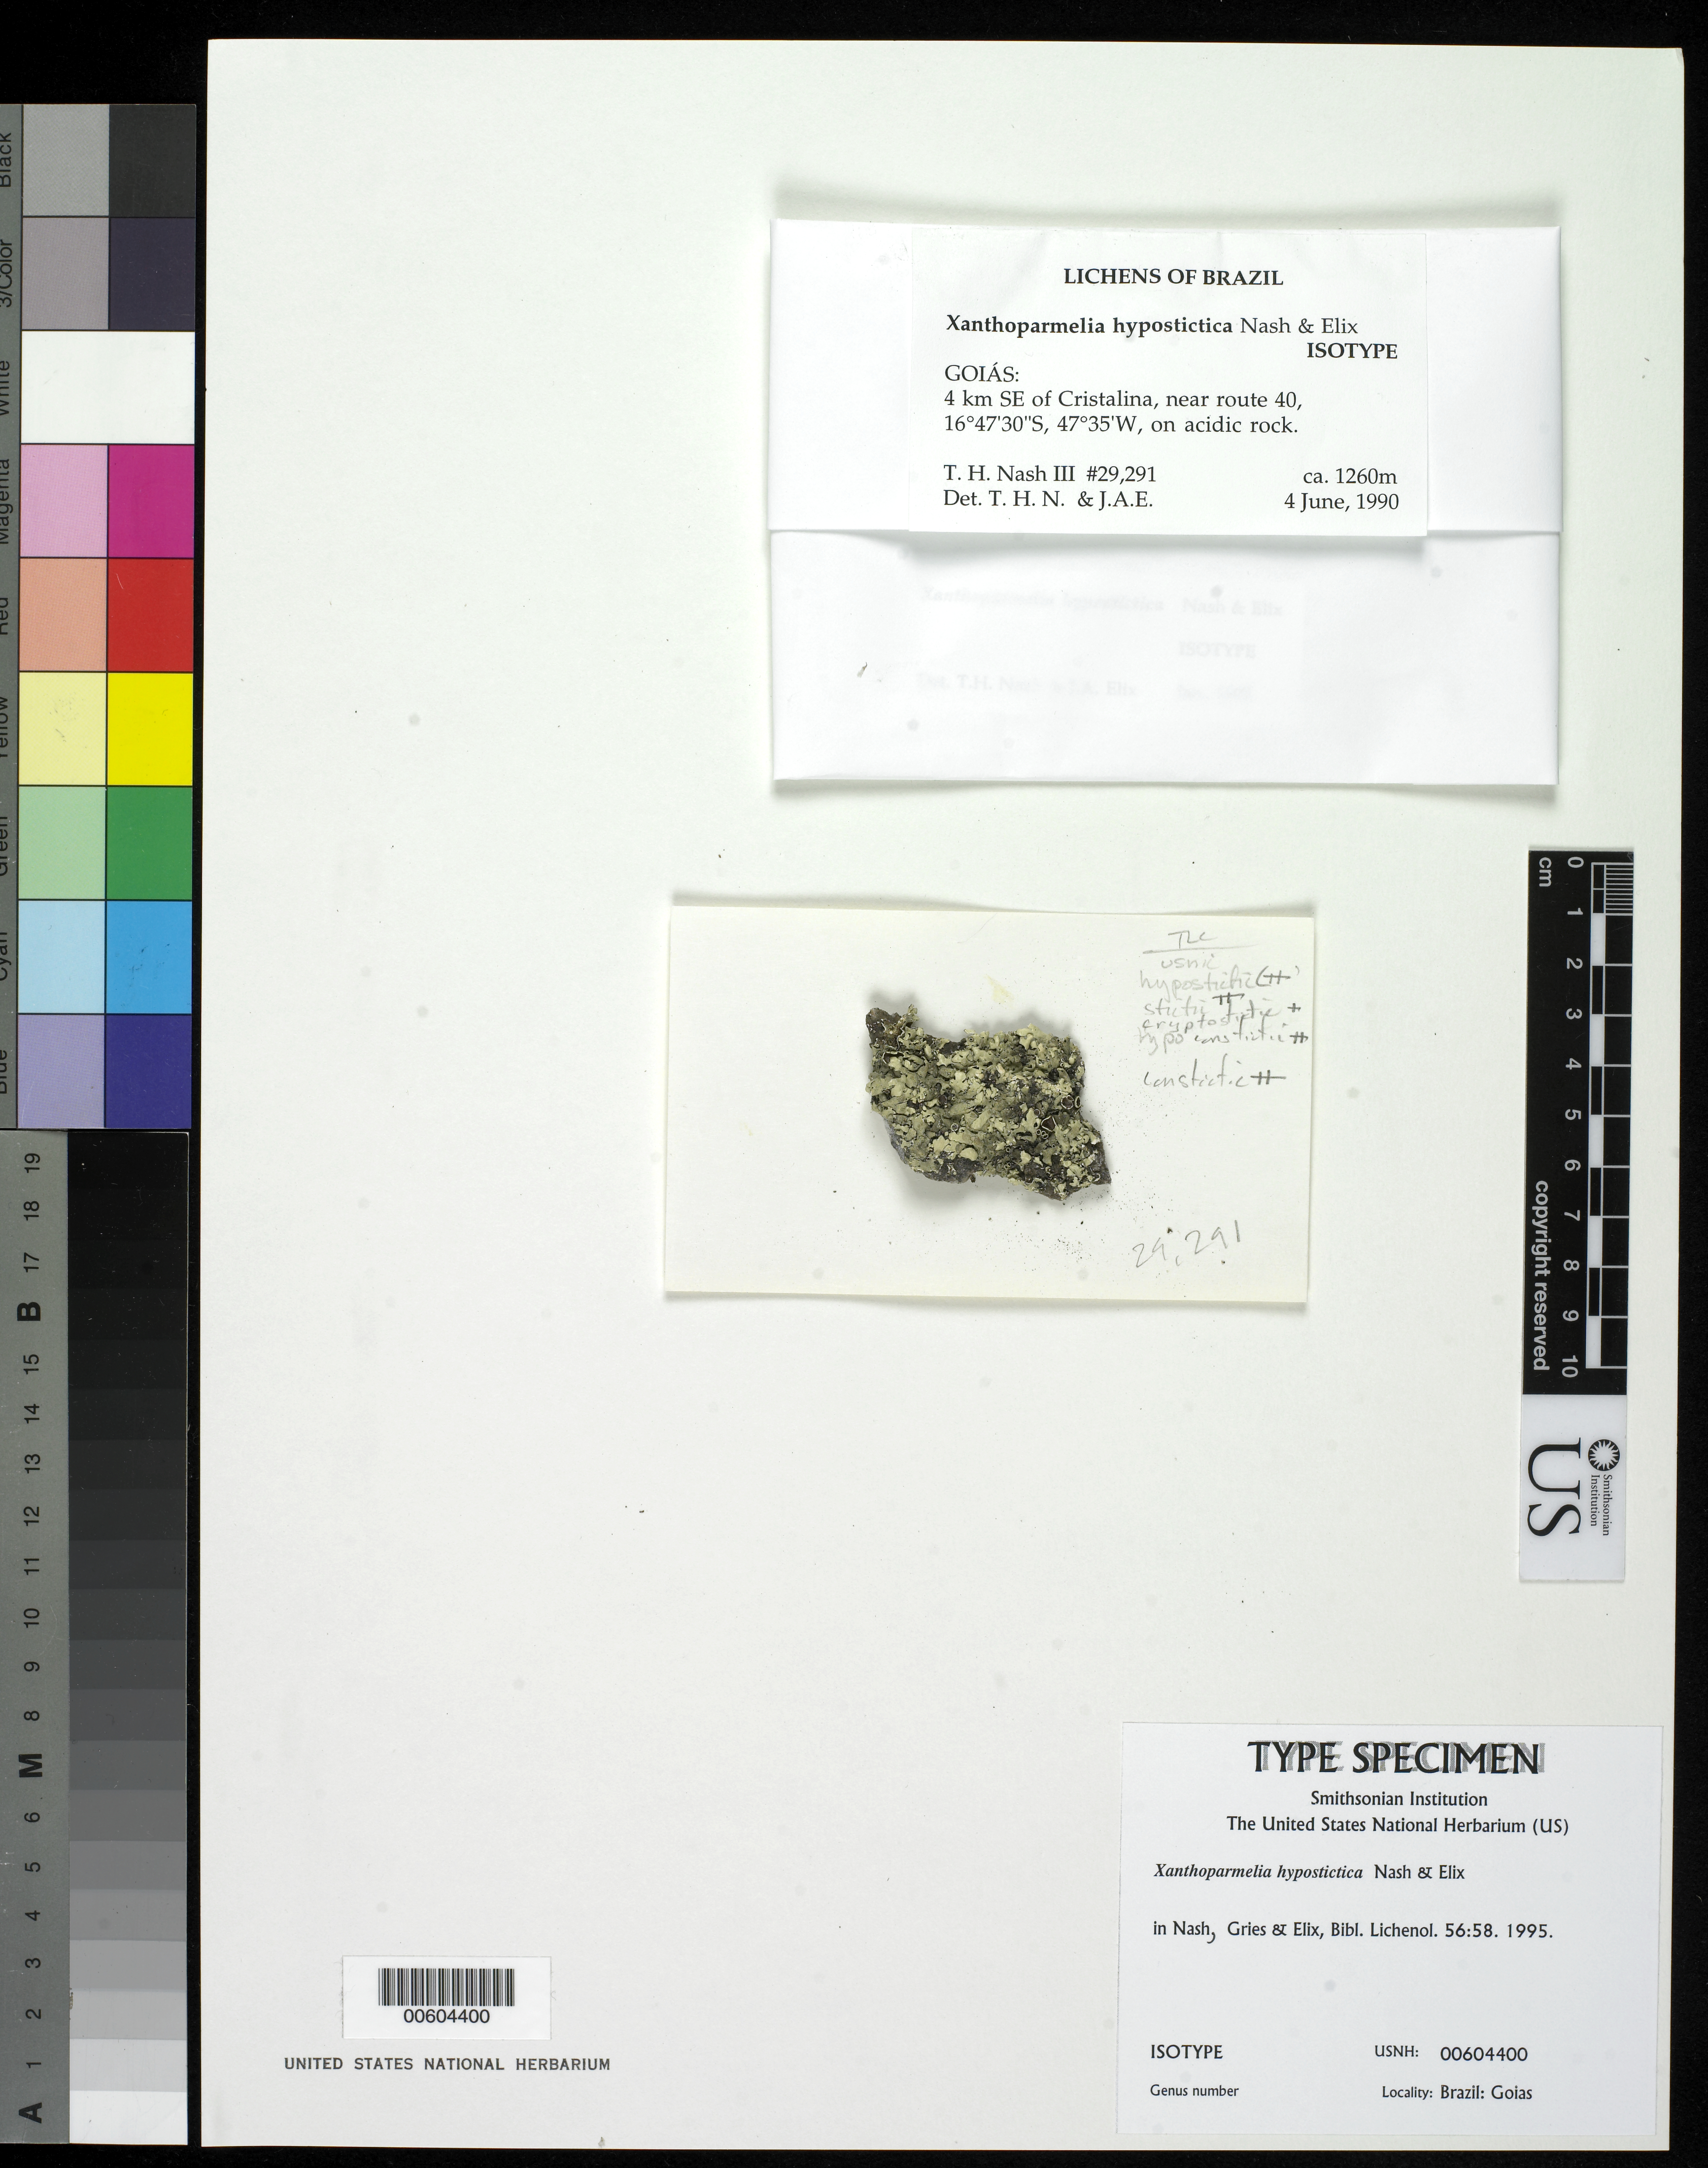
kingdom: Fungi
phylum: Ascomycota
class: Lecanoromycetes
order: Lecanorales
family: Parmeliaceae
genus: Xanthoparmelia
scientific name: Xanthoparmelia hypostictica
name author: T.H. Nash & Elix in T.H. Nash et al.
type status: Isotype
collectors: T. H. Nash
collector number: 29291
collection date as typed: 04 Jun 1990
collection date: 1990-06-04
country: Brazil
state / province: Goiás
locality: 4 km SE of Cristalina, near route 40.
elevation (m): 945